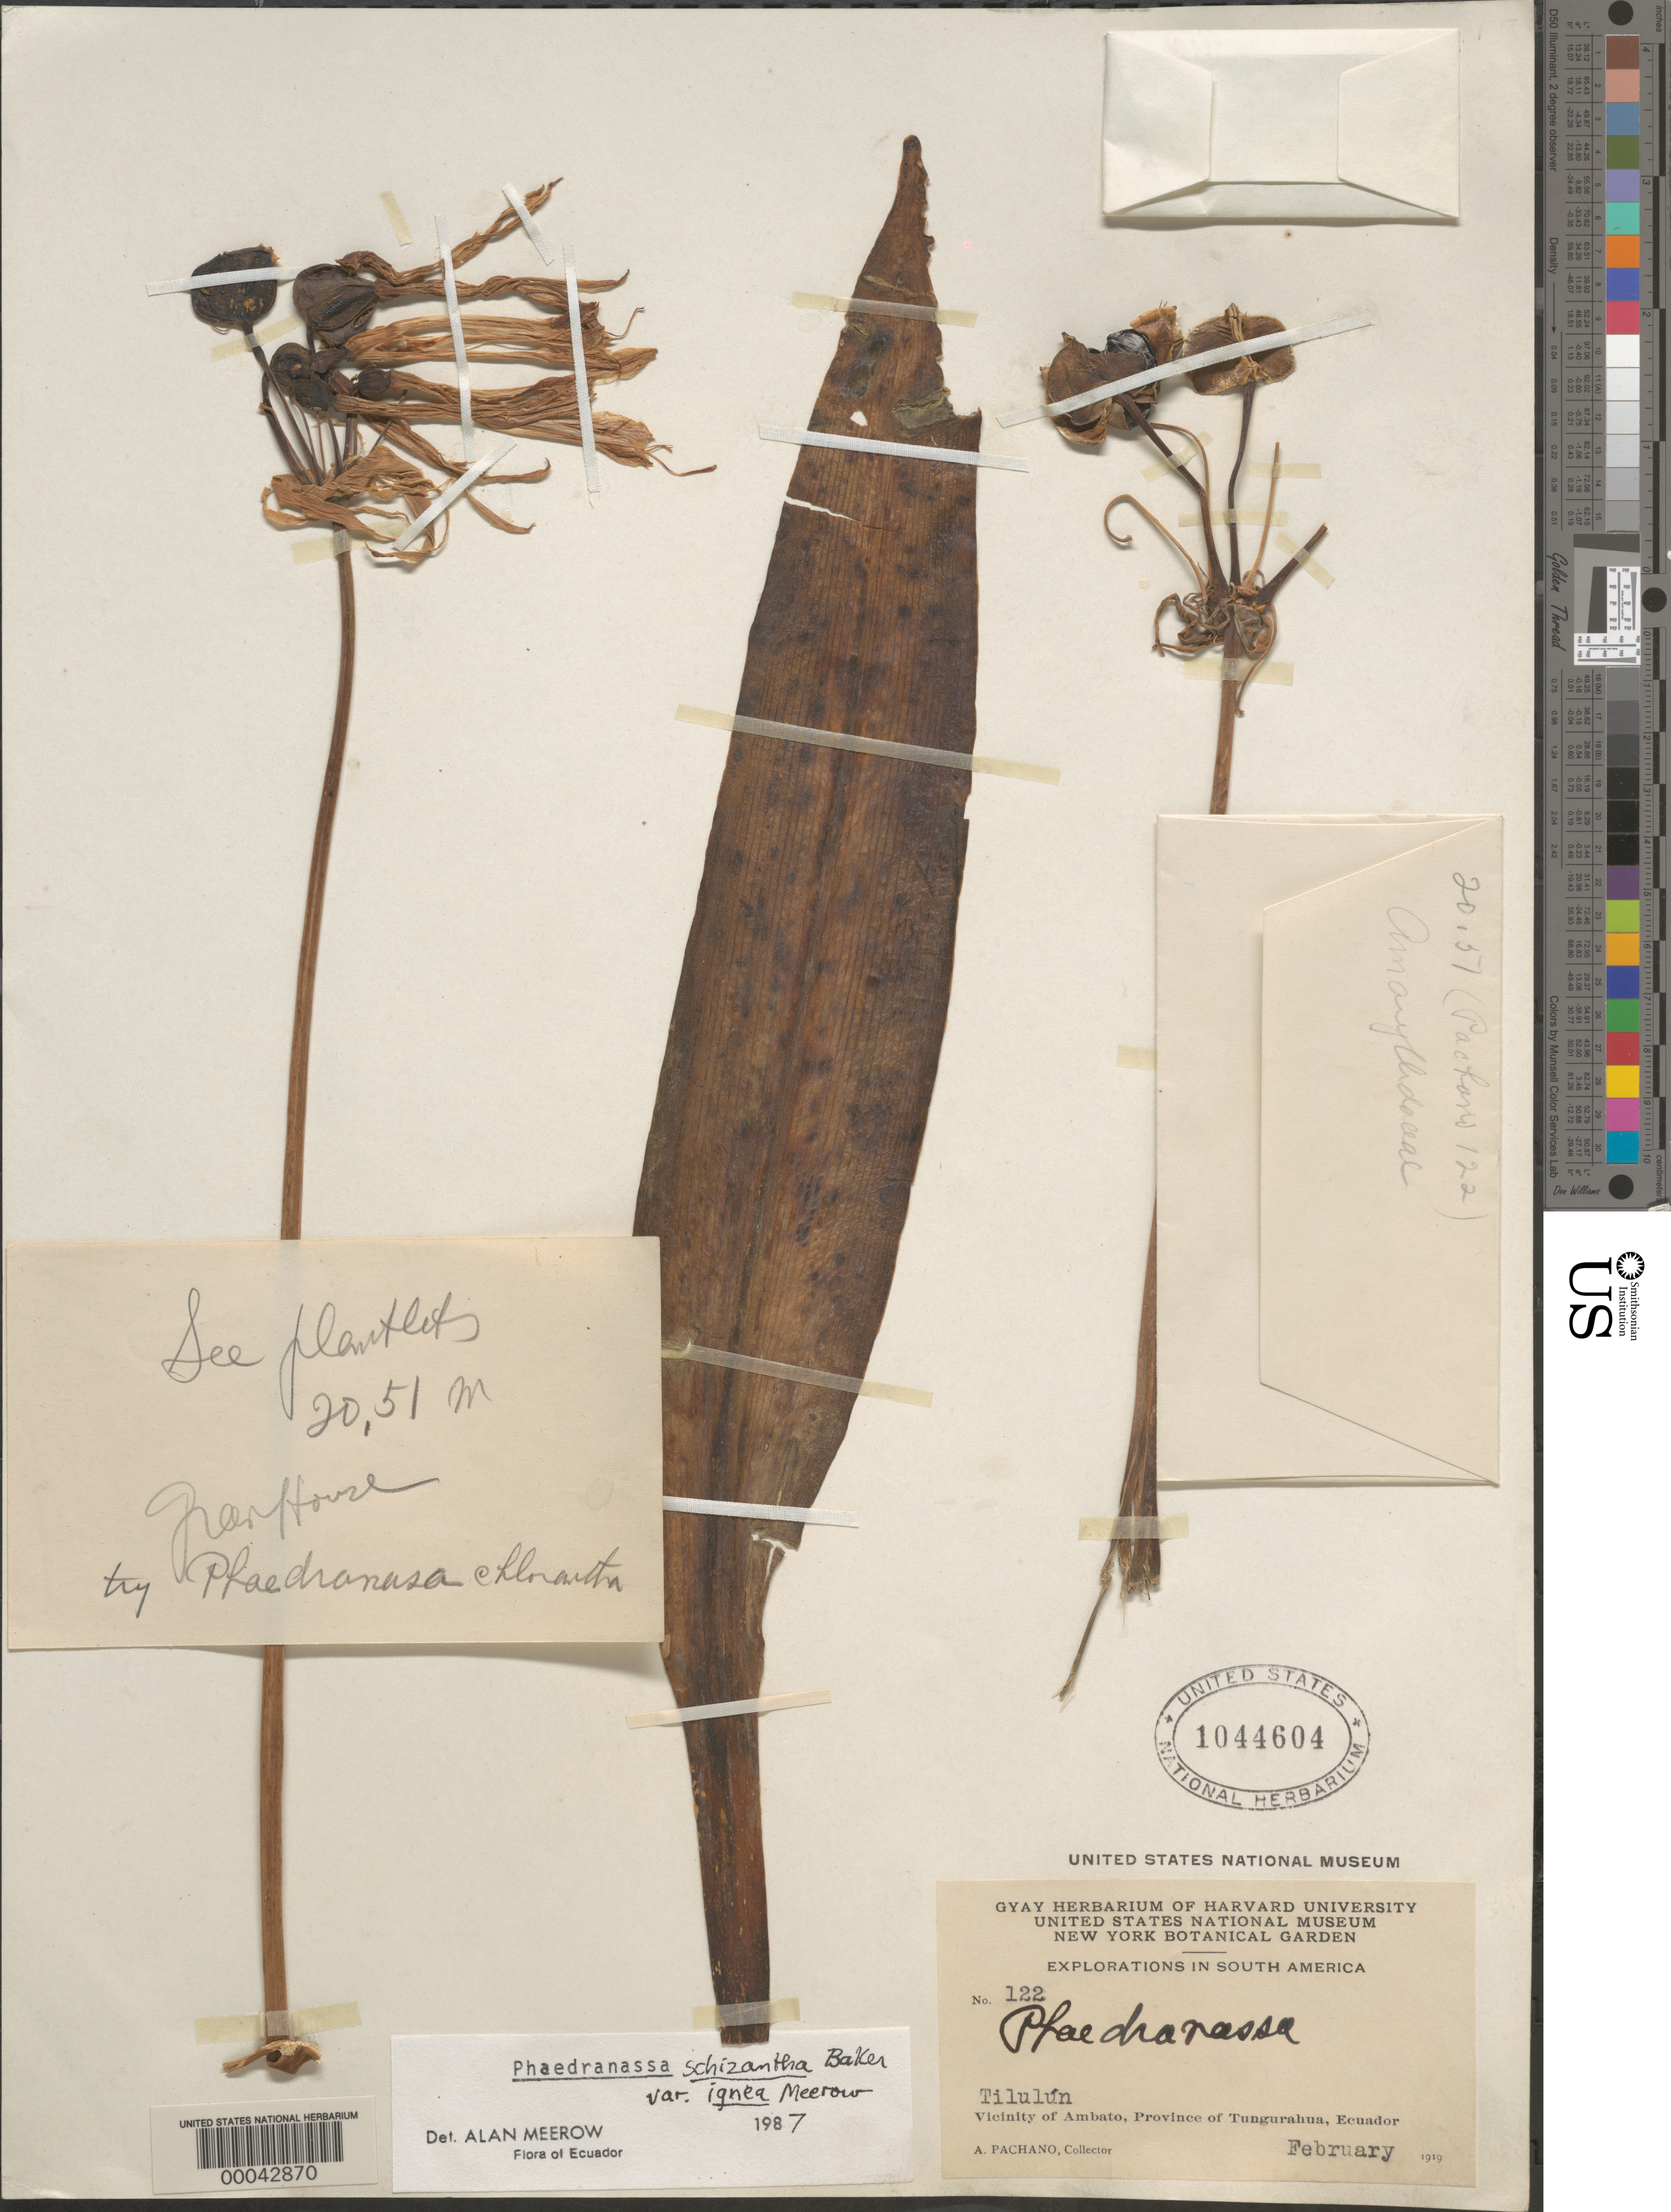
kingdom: Plantae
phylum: Tracheophyta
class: Liliopsida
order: Asparagales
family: Amaryllidaceae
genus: Phaedranassa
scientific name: Phaedranassa schizantha var. ignea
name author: Meerow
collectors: A. Pachano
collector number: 122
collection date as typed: Feb 1919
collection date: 1919-02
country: Ecuador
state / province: Tungurahua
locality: Tilulun; vicinity of ambato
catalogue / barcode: US 1044604